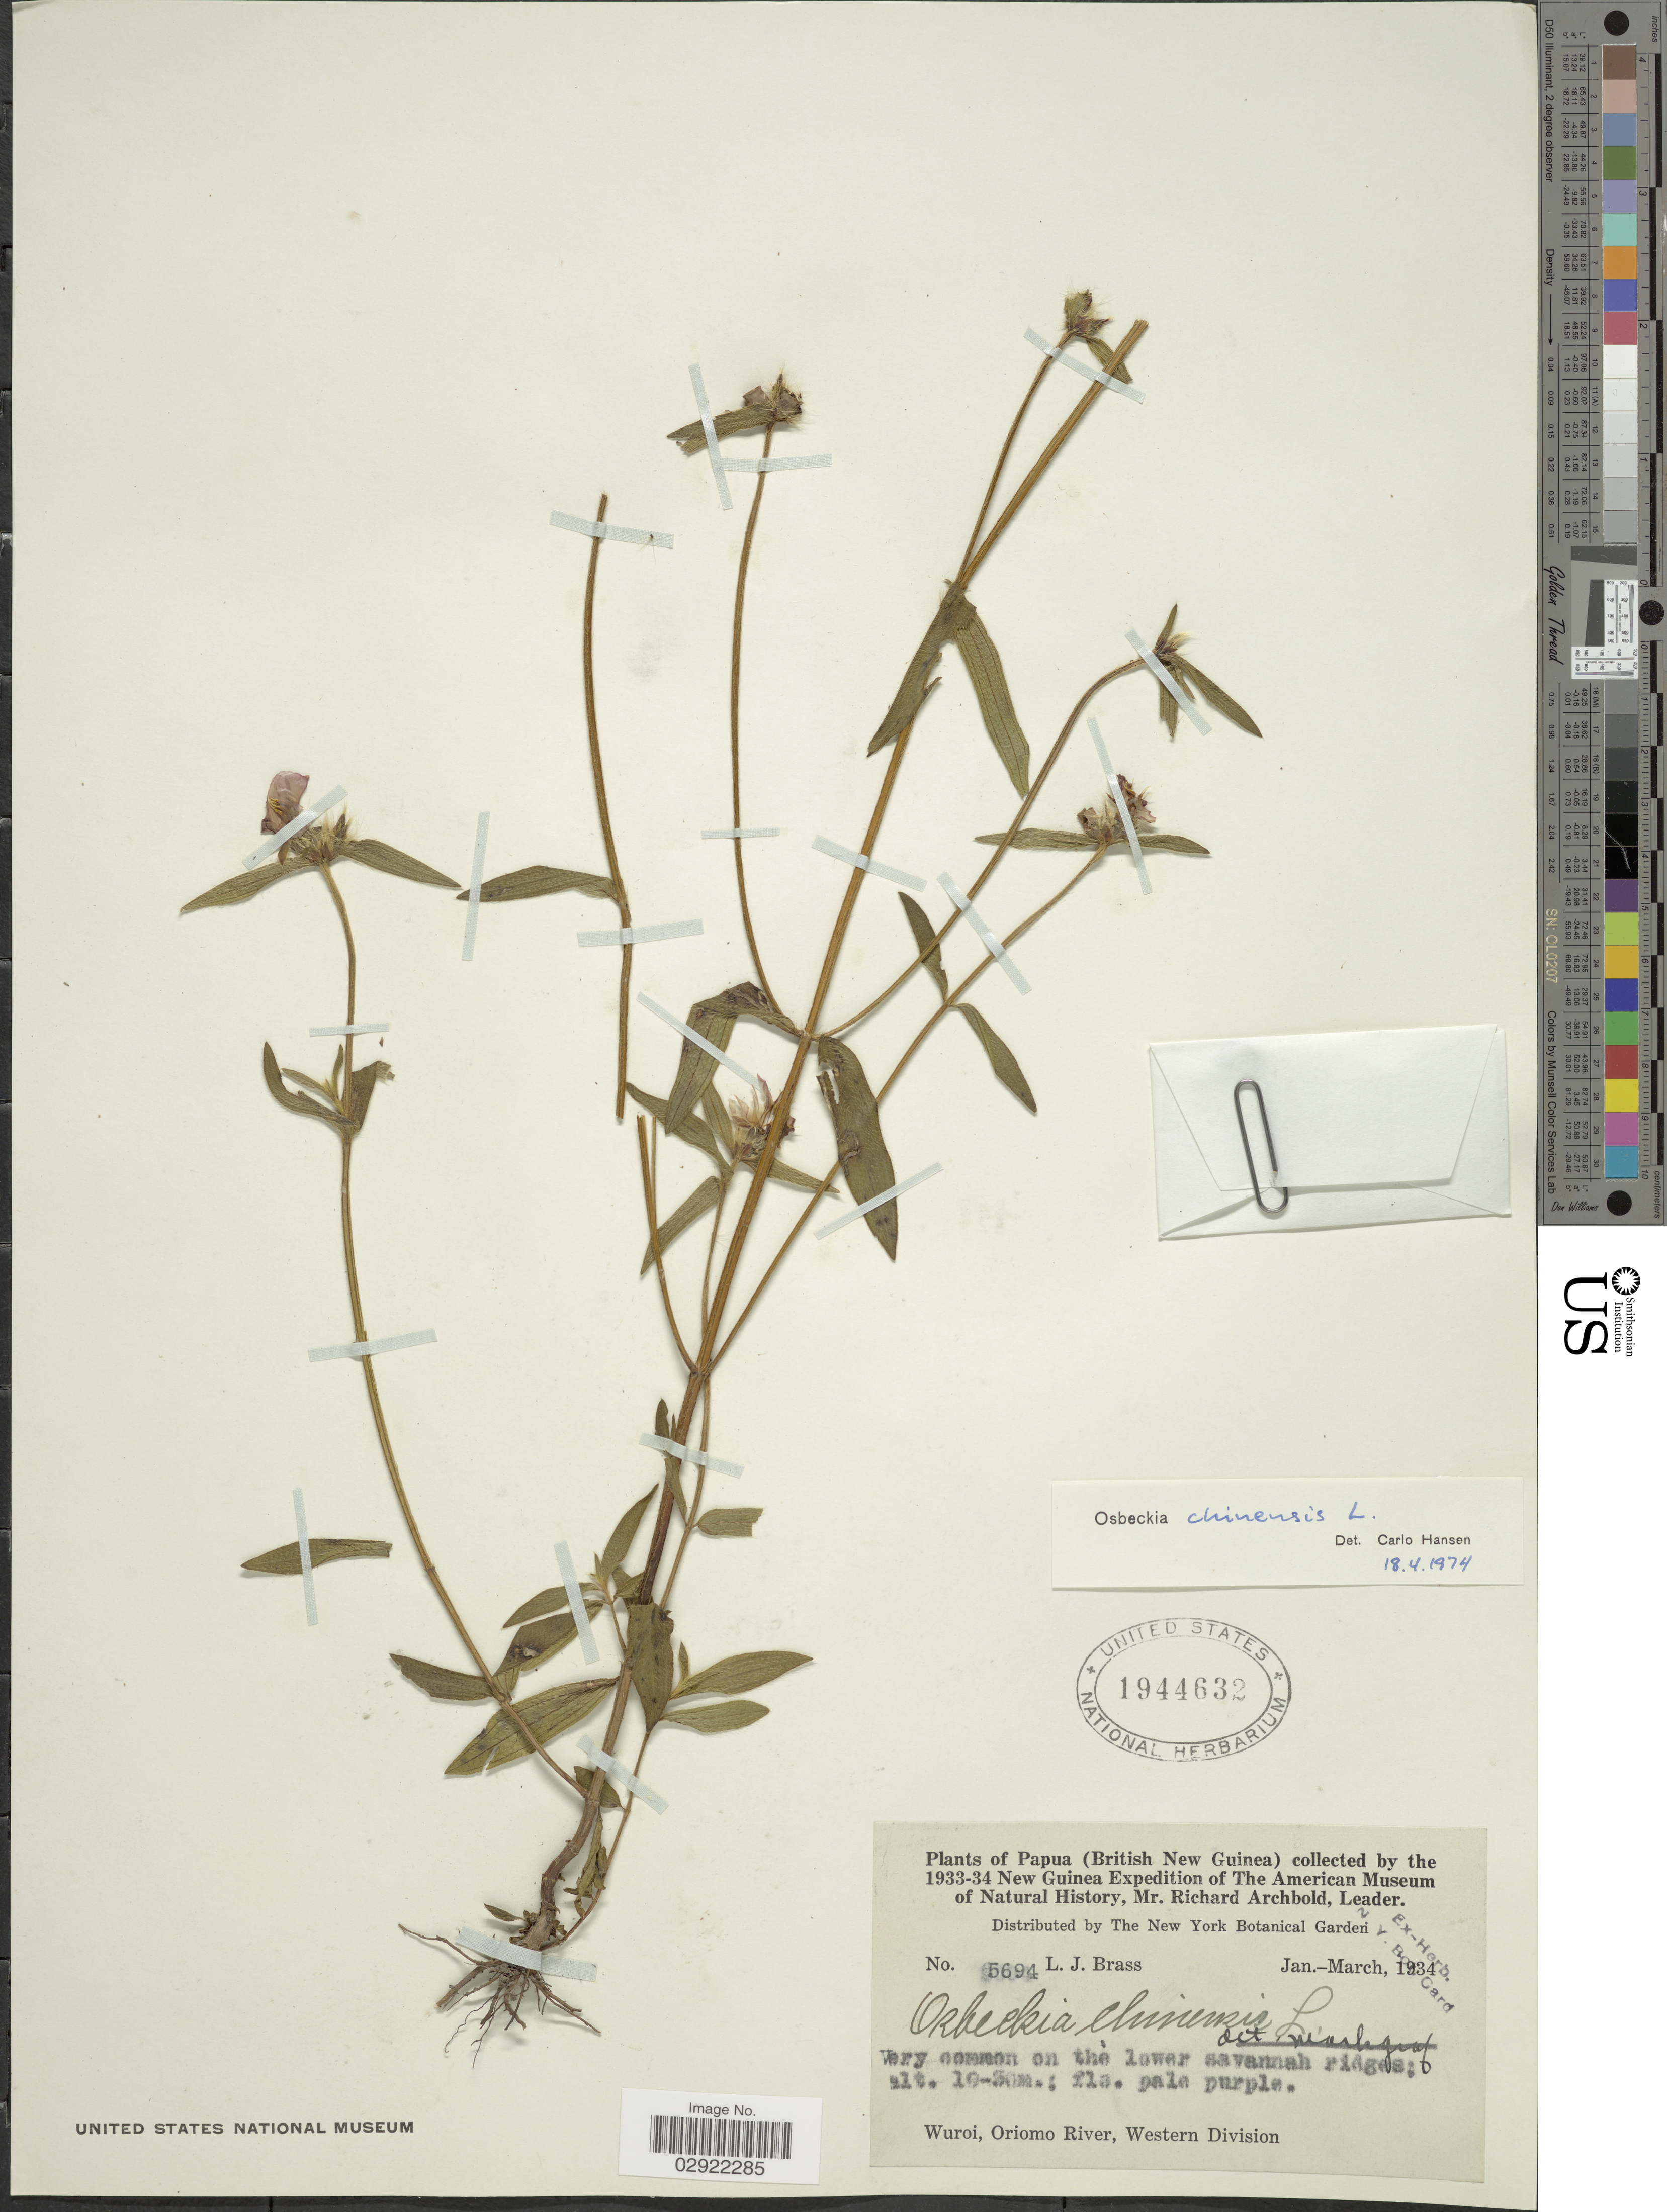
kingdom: Plantae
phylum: Tracheophyta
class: Magnoliopsida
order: Myrtales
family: Melastomataceae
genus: Osbeckia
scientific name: Osbeckia chinensis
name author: L.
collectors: L. J. Brass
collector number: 5694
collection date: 1934-01/1934-03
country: Papua New Guinea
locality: Papua (British New Guinea). Wuroi, Oriomo River, Western Division.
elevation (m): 10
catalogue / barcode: US 1944632